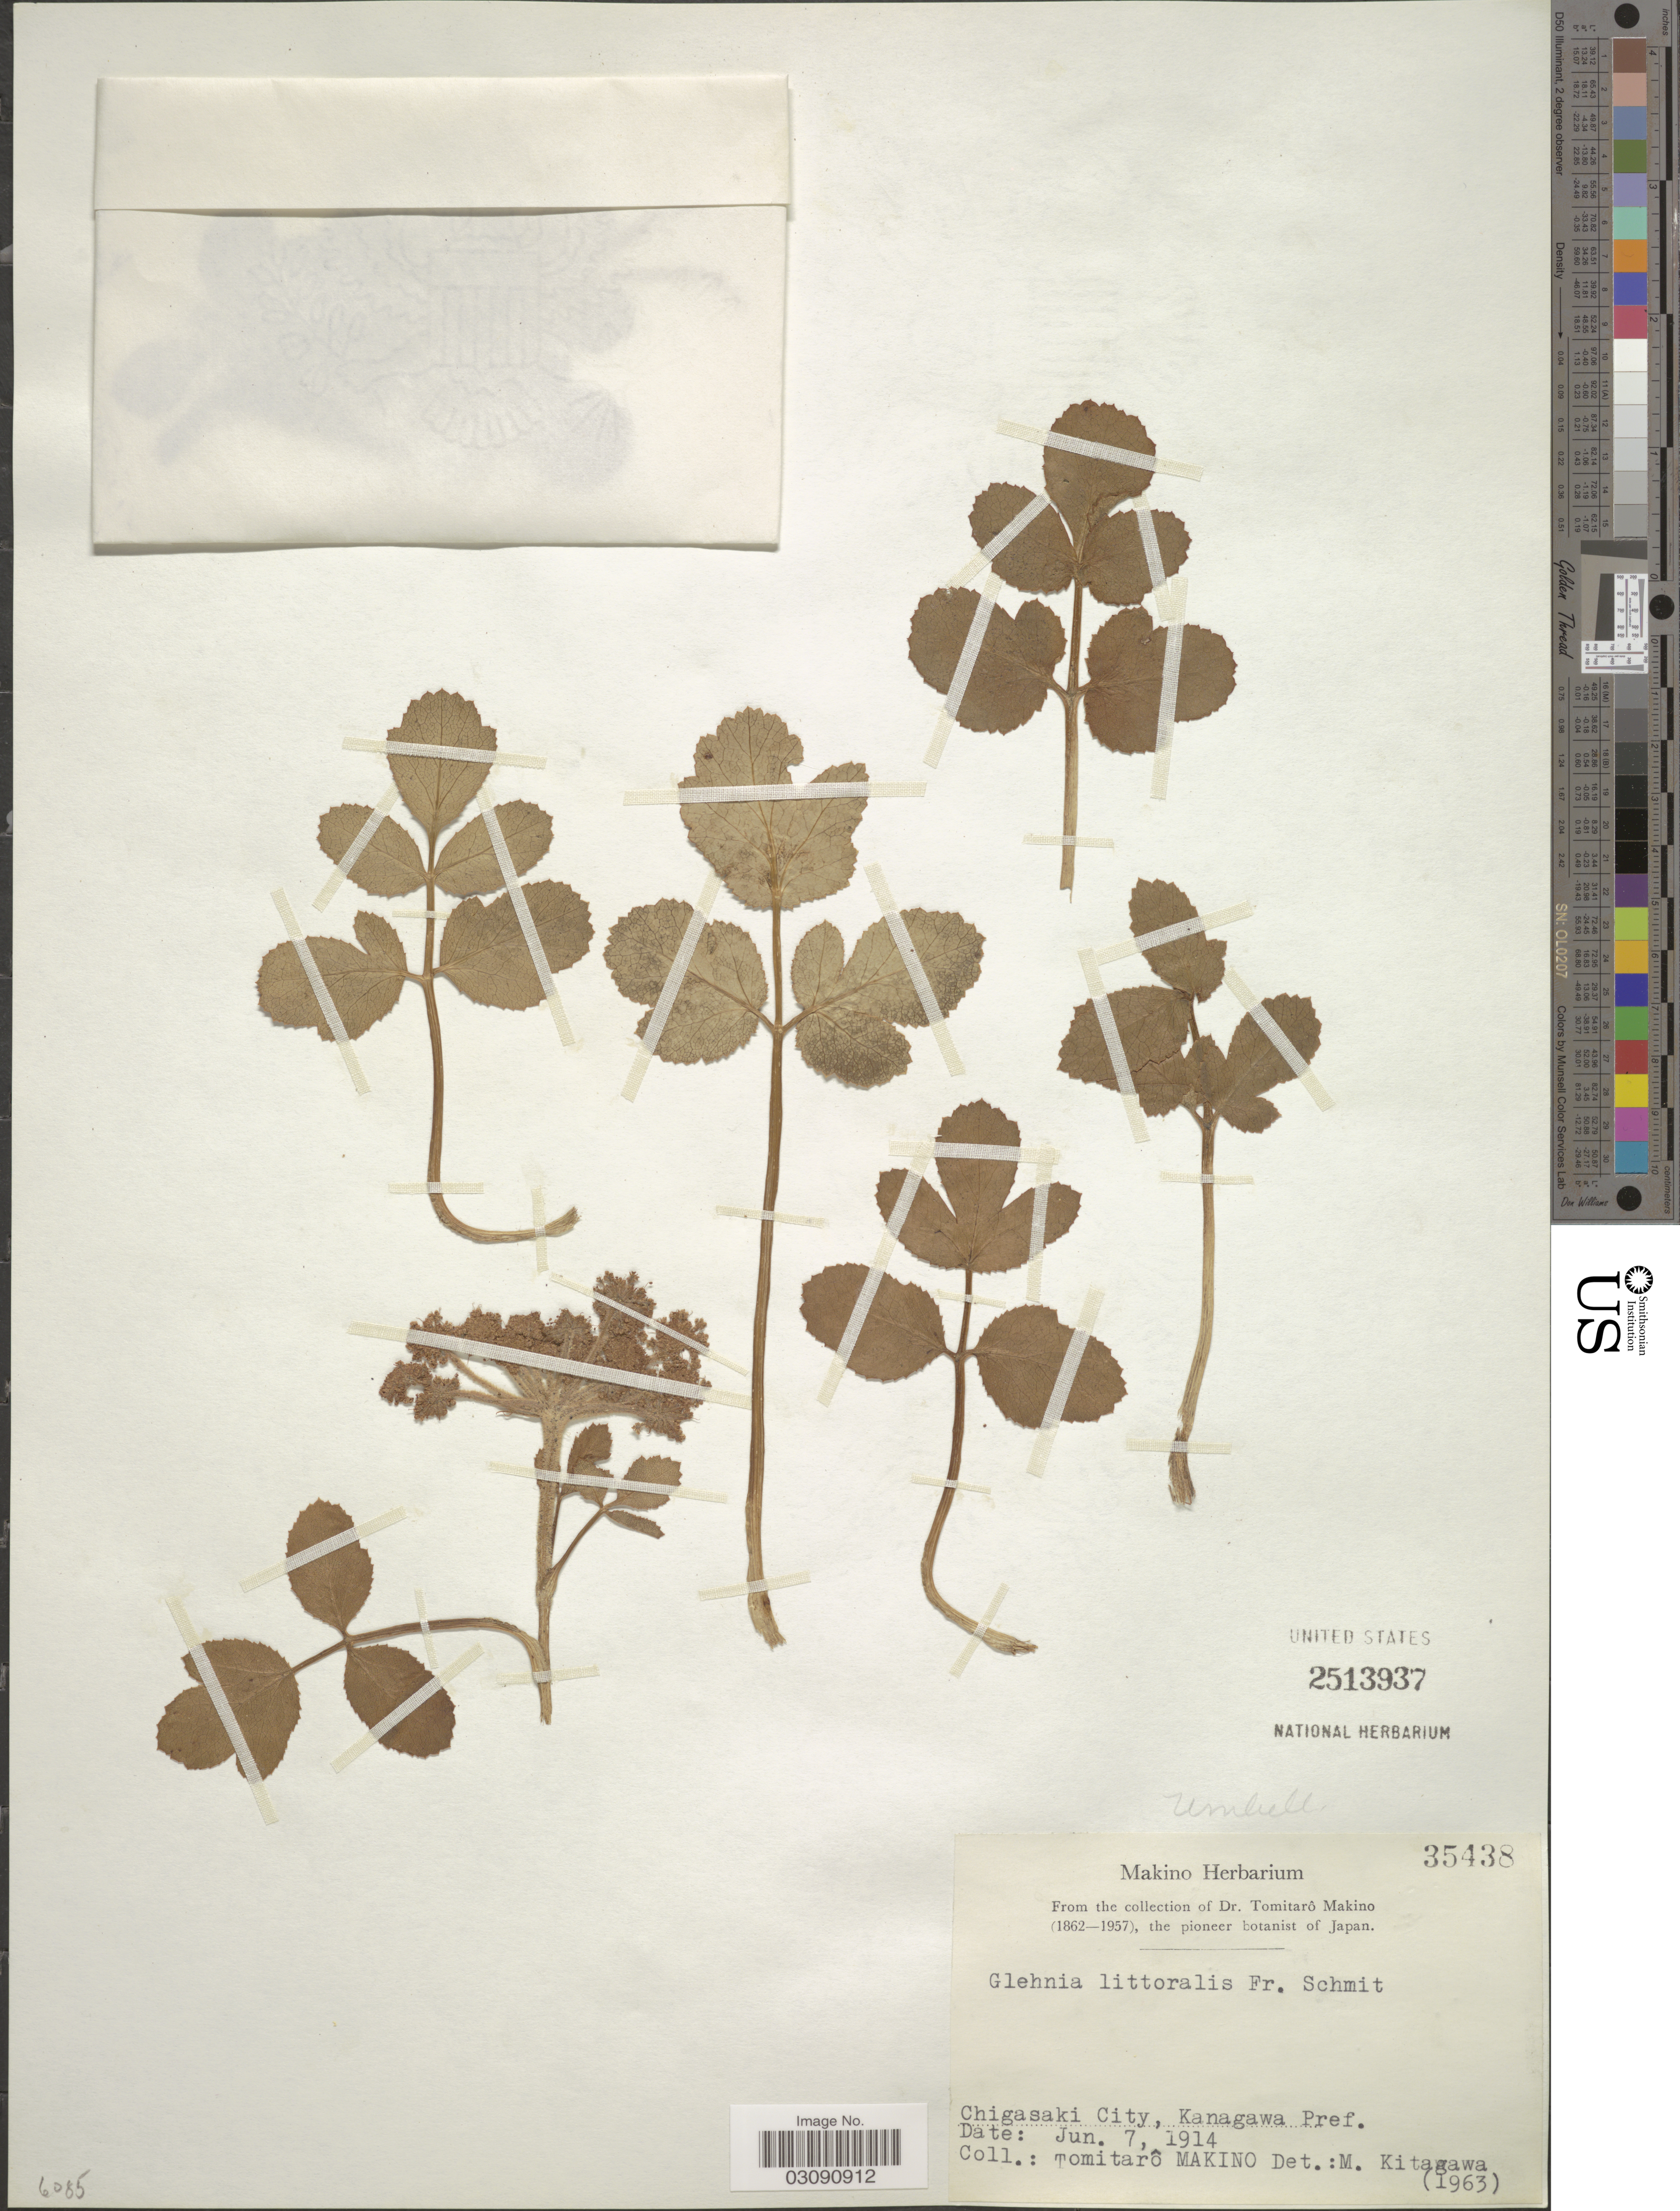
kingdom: Plantae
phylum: Tracheophyta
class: Magnoliopsida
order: Apiales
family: Apiaceae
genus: Glehnia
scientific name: Glehnia littoralis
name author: (J.G. Cooper) F. Schmidt ex Miq.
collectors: T. Makino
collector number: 35438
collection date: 1914-06-07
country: Japan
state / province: Kanagawa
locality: Chigasaki City, Kanagawa Pref.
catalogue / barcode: US 2513937